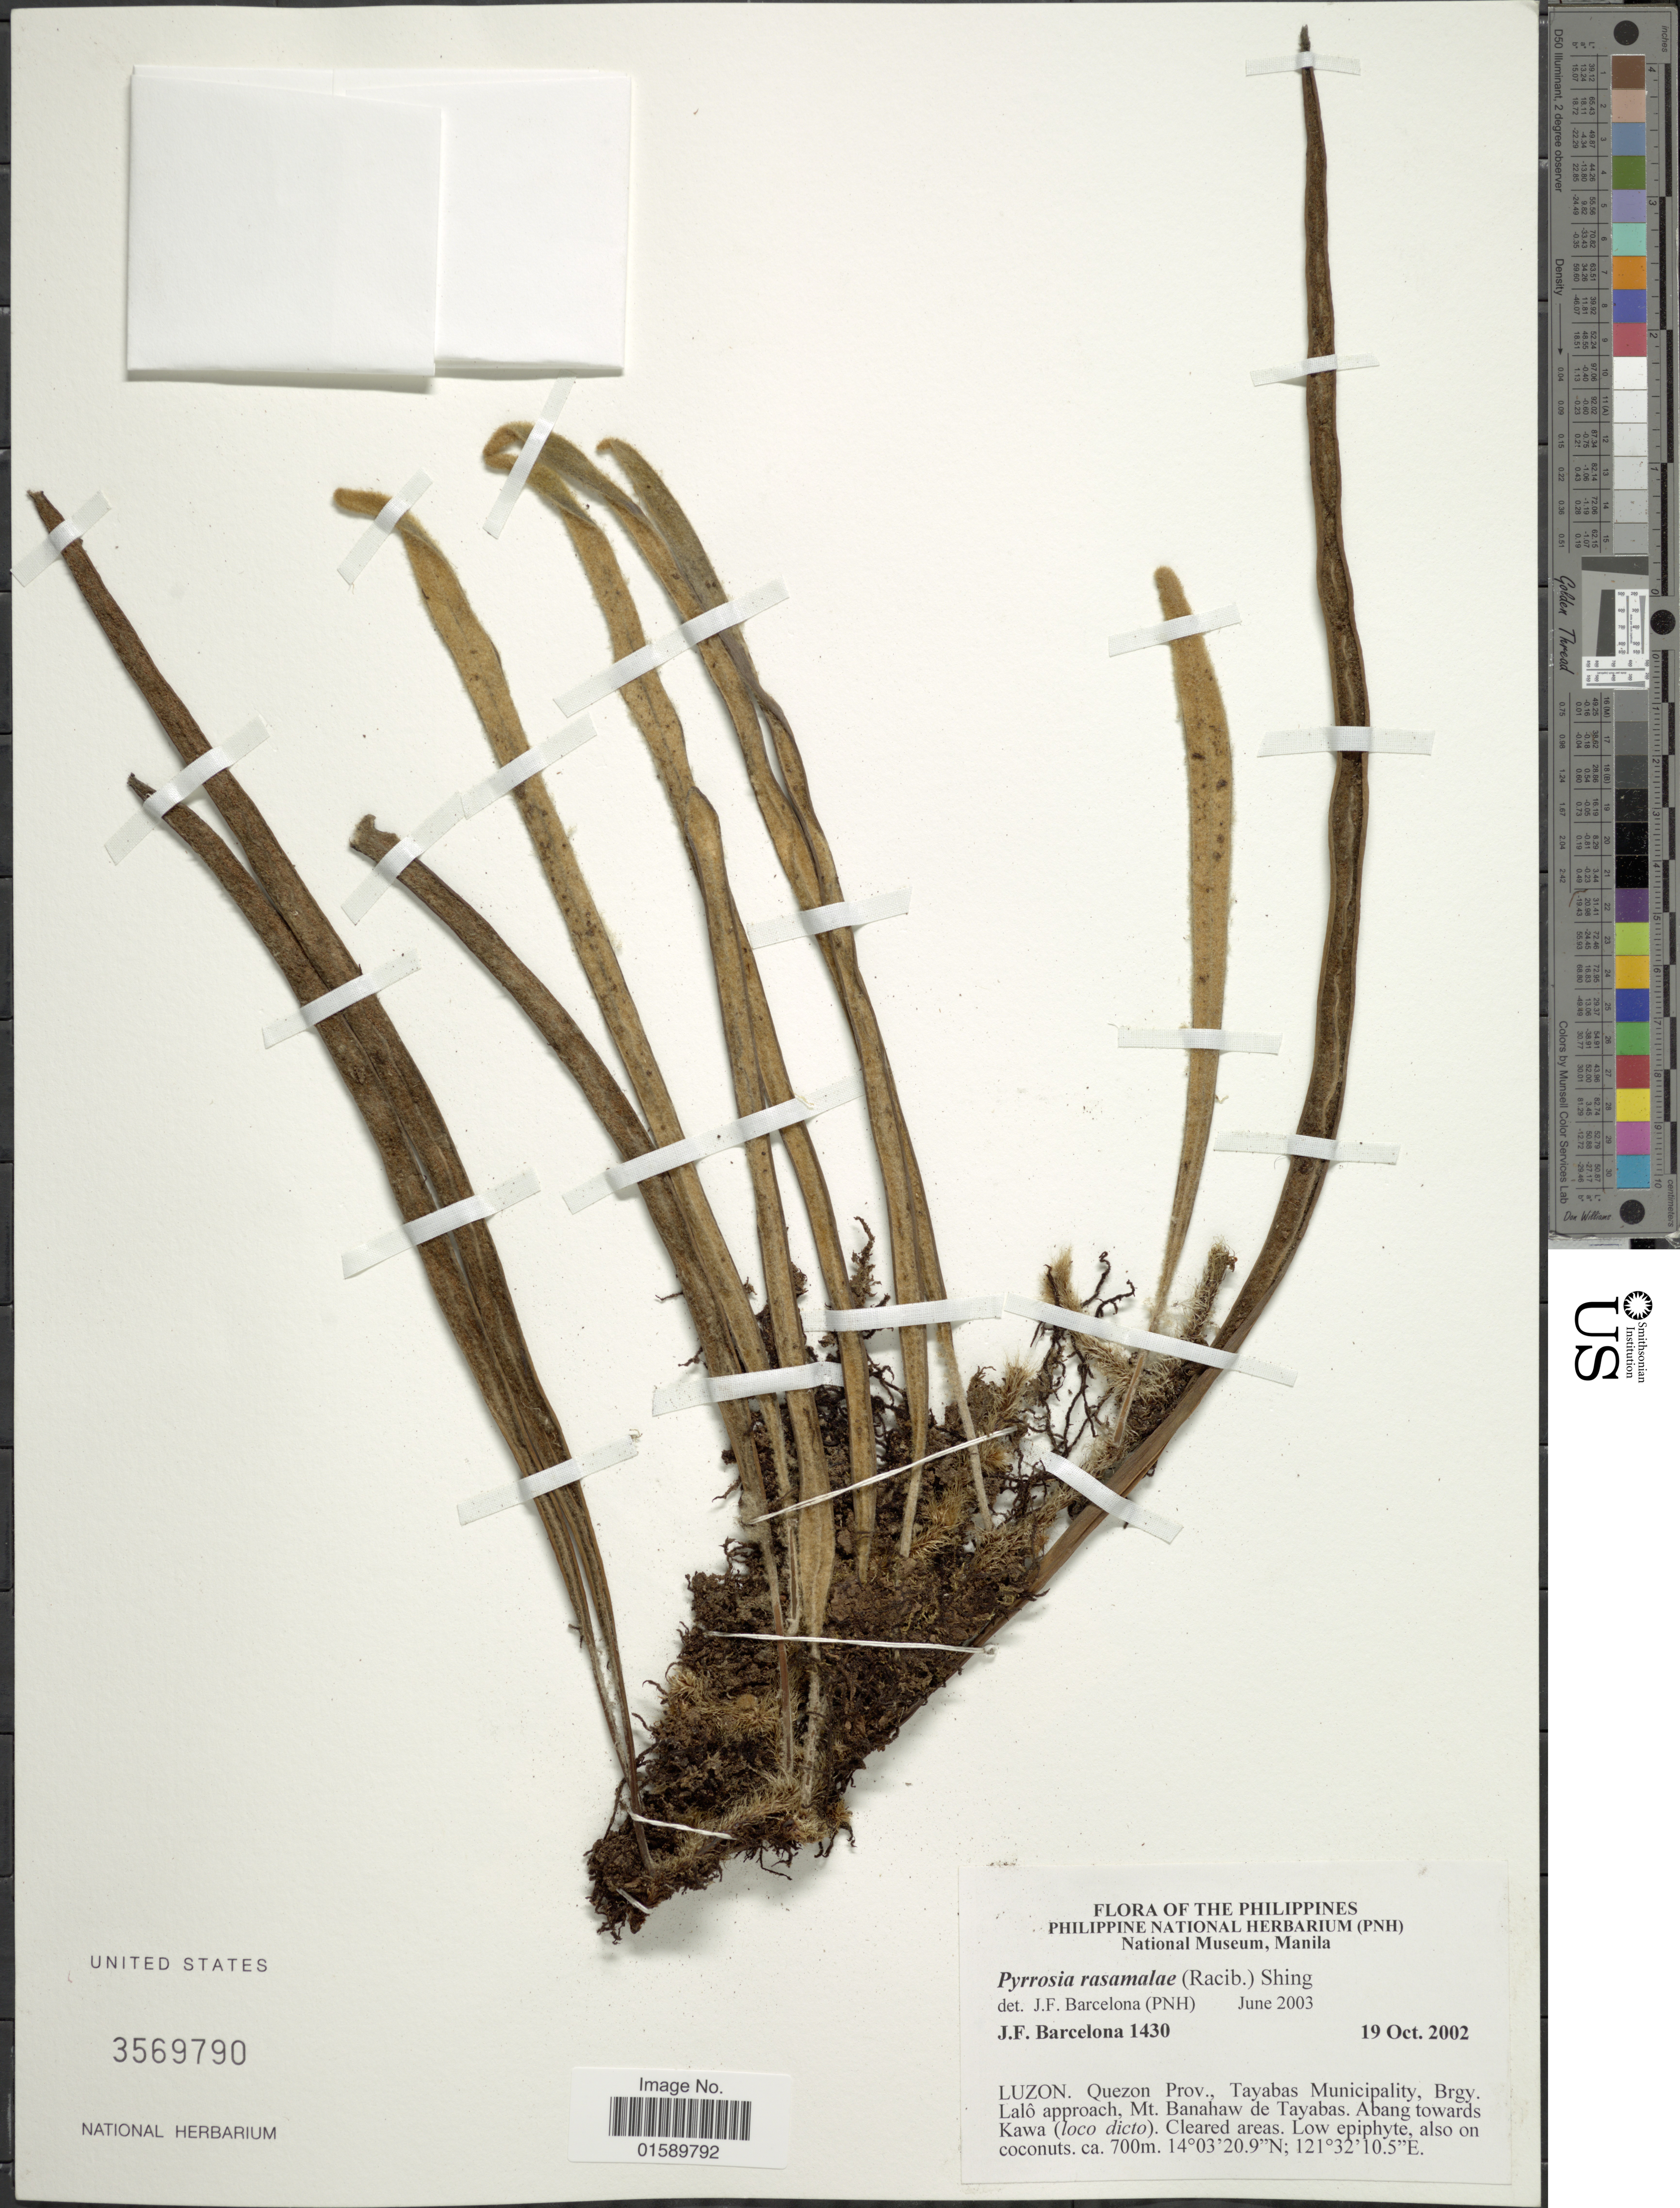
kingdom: Plantae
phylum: Tracheophyta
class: Polypodiopsida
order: Polypodiales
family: Polypodiaceae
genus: Pyrrosia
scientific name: Pyrrosia rasamalae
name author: (Racib.) K.H. Shing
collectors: J. F. Barcelona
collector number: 1430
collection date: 2002-10-19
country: Philippines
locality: Luzon. Quezon Prov., Tayabas Municipality, Brgy. Lalo approach, Mt. Banahaw de Tayabas. Abang towards Kawa (loco dicto).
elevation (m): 700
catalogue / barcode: US 3569790